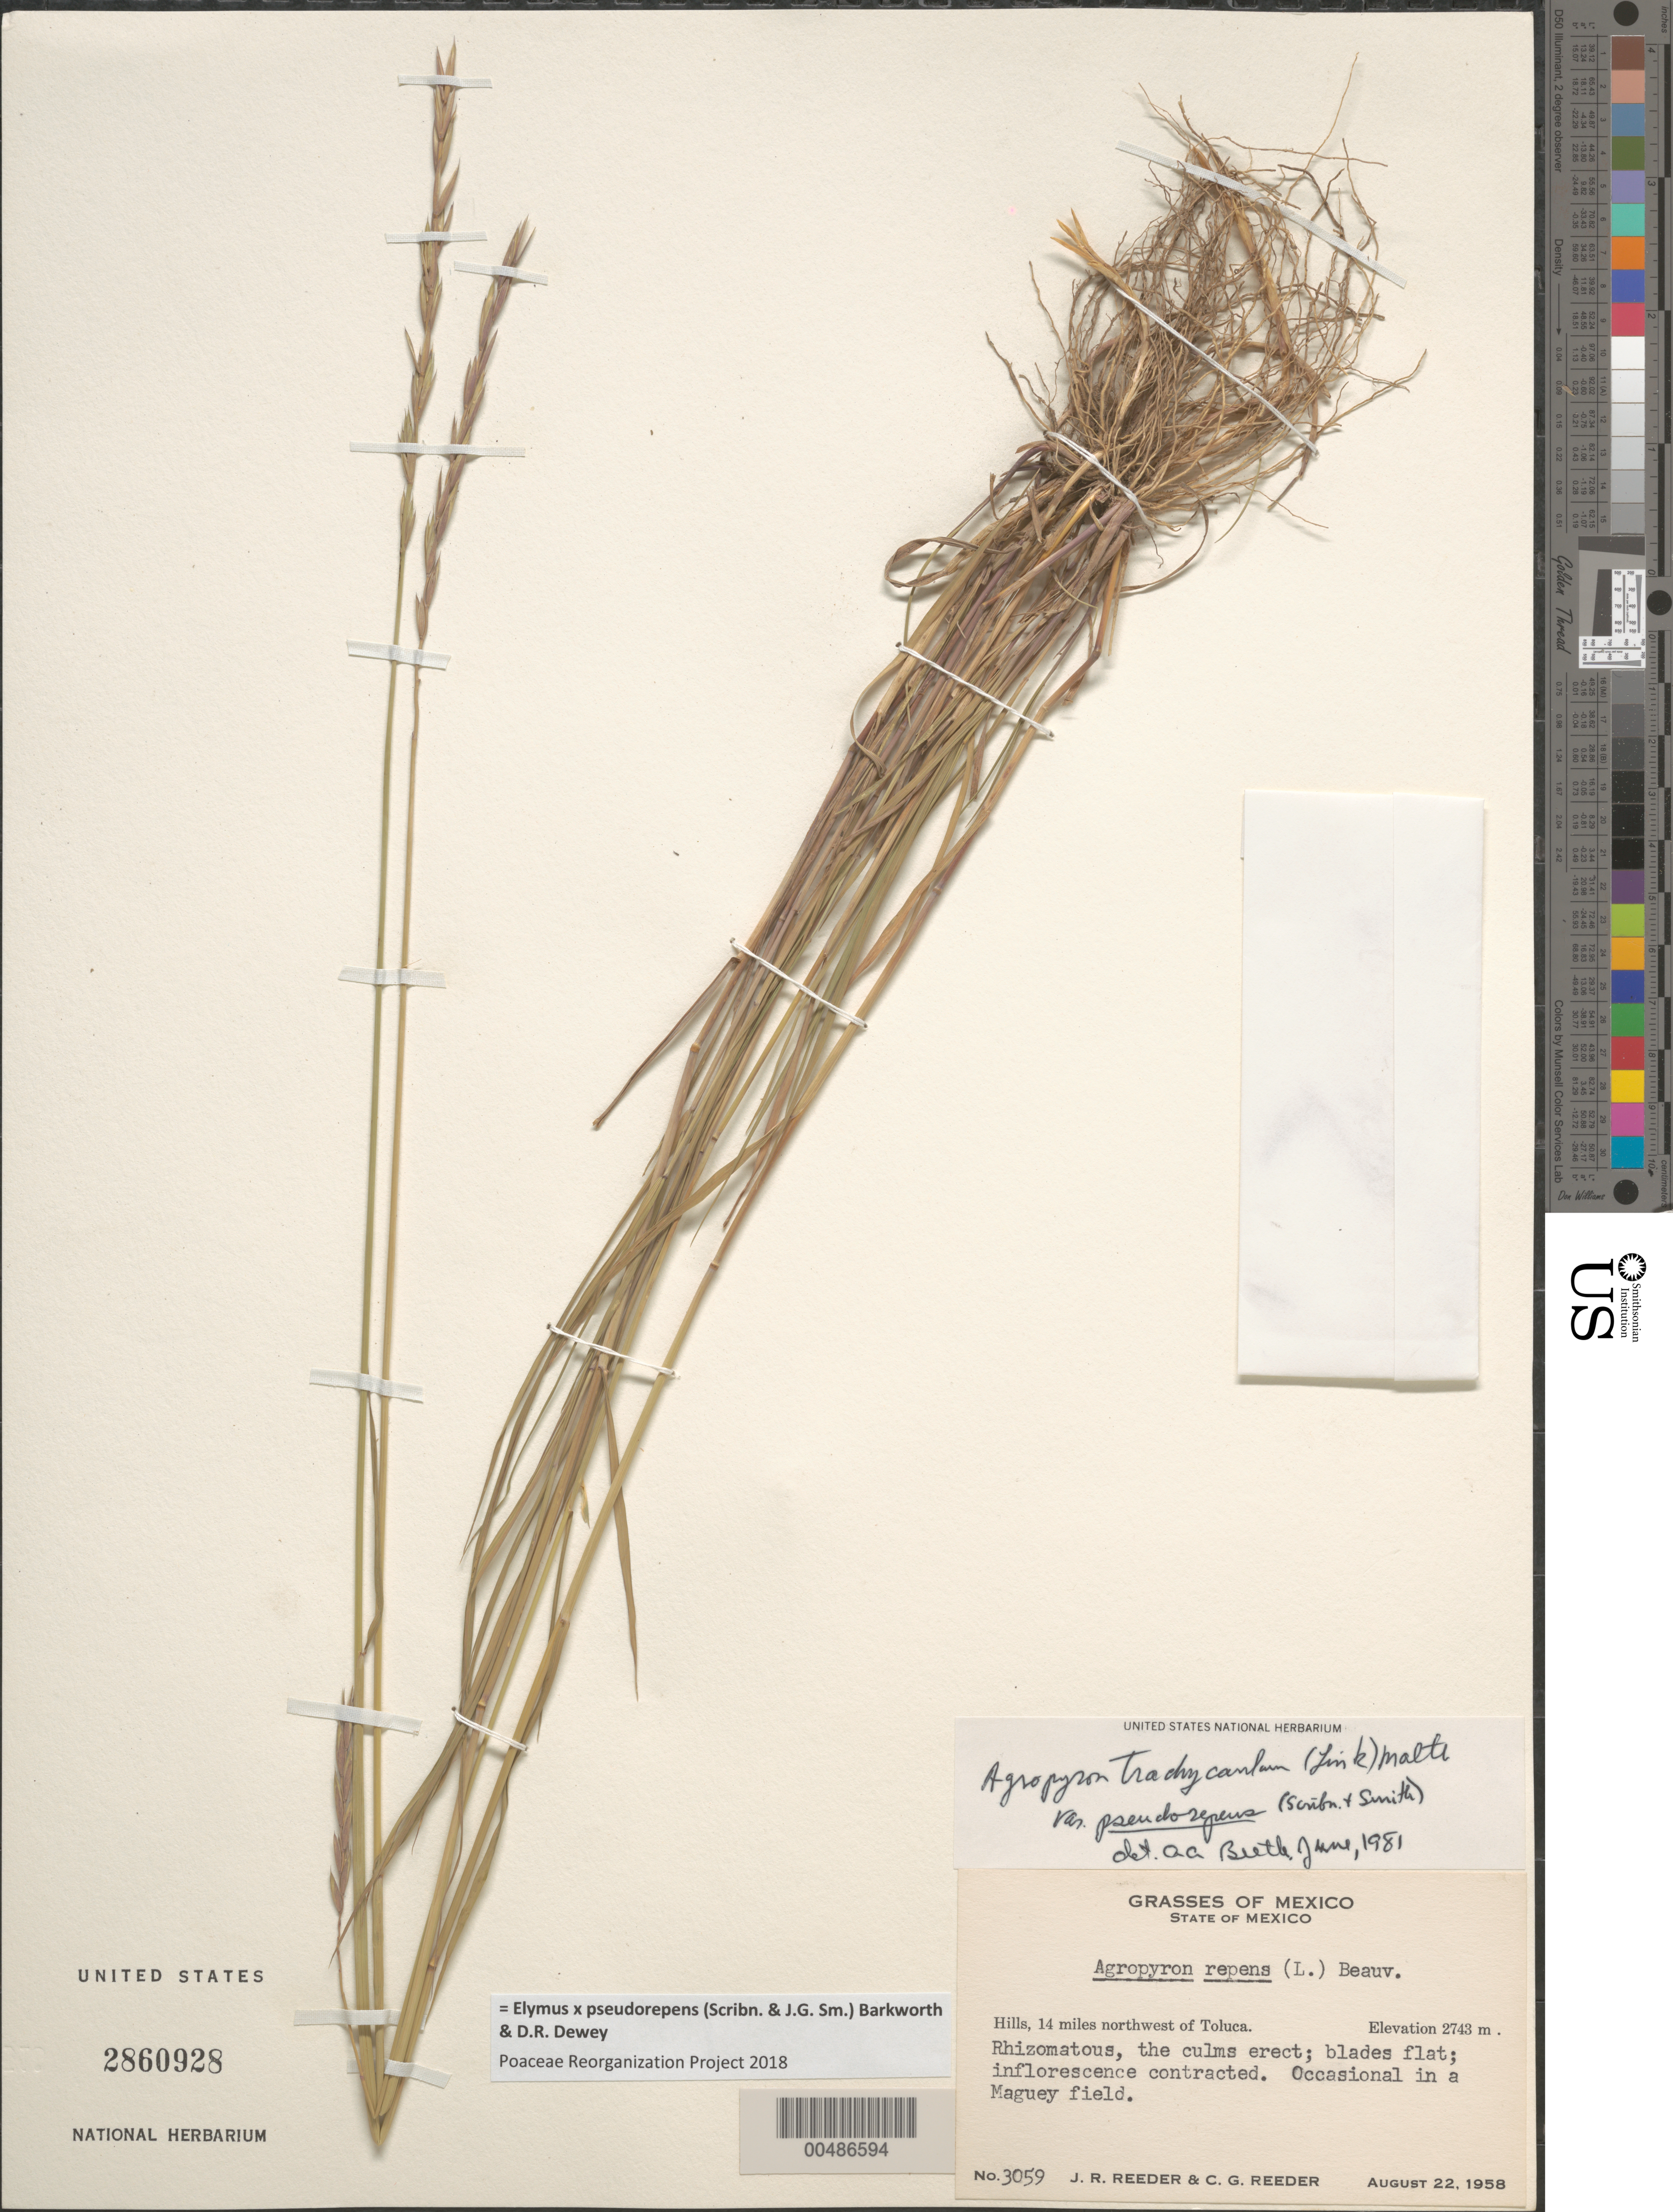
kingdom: Plantae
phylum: Tracheophyta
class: Liliopsida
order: Poales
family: Poaceae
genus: Elymus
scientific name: Elymus x pseudorepens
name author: (Scribn. & J.G. Sm.) Barkworth & Dewey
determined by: Poaceae Reorganization Project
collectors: J. R. Reeder & C. G. Reeder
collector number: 3059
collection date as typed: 22 Aug 1958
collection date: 1958-08-22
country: Mexico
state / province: México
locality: Hills 14 mi NW of Toluca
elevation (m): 2743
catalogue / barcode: US 2860928